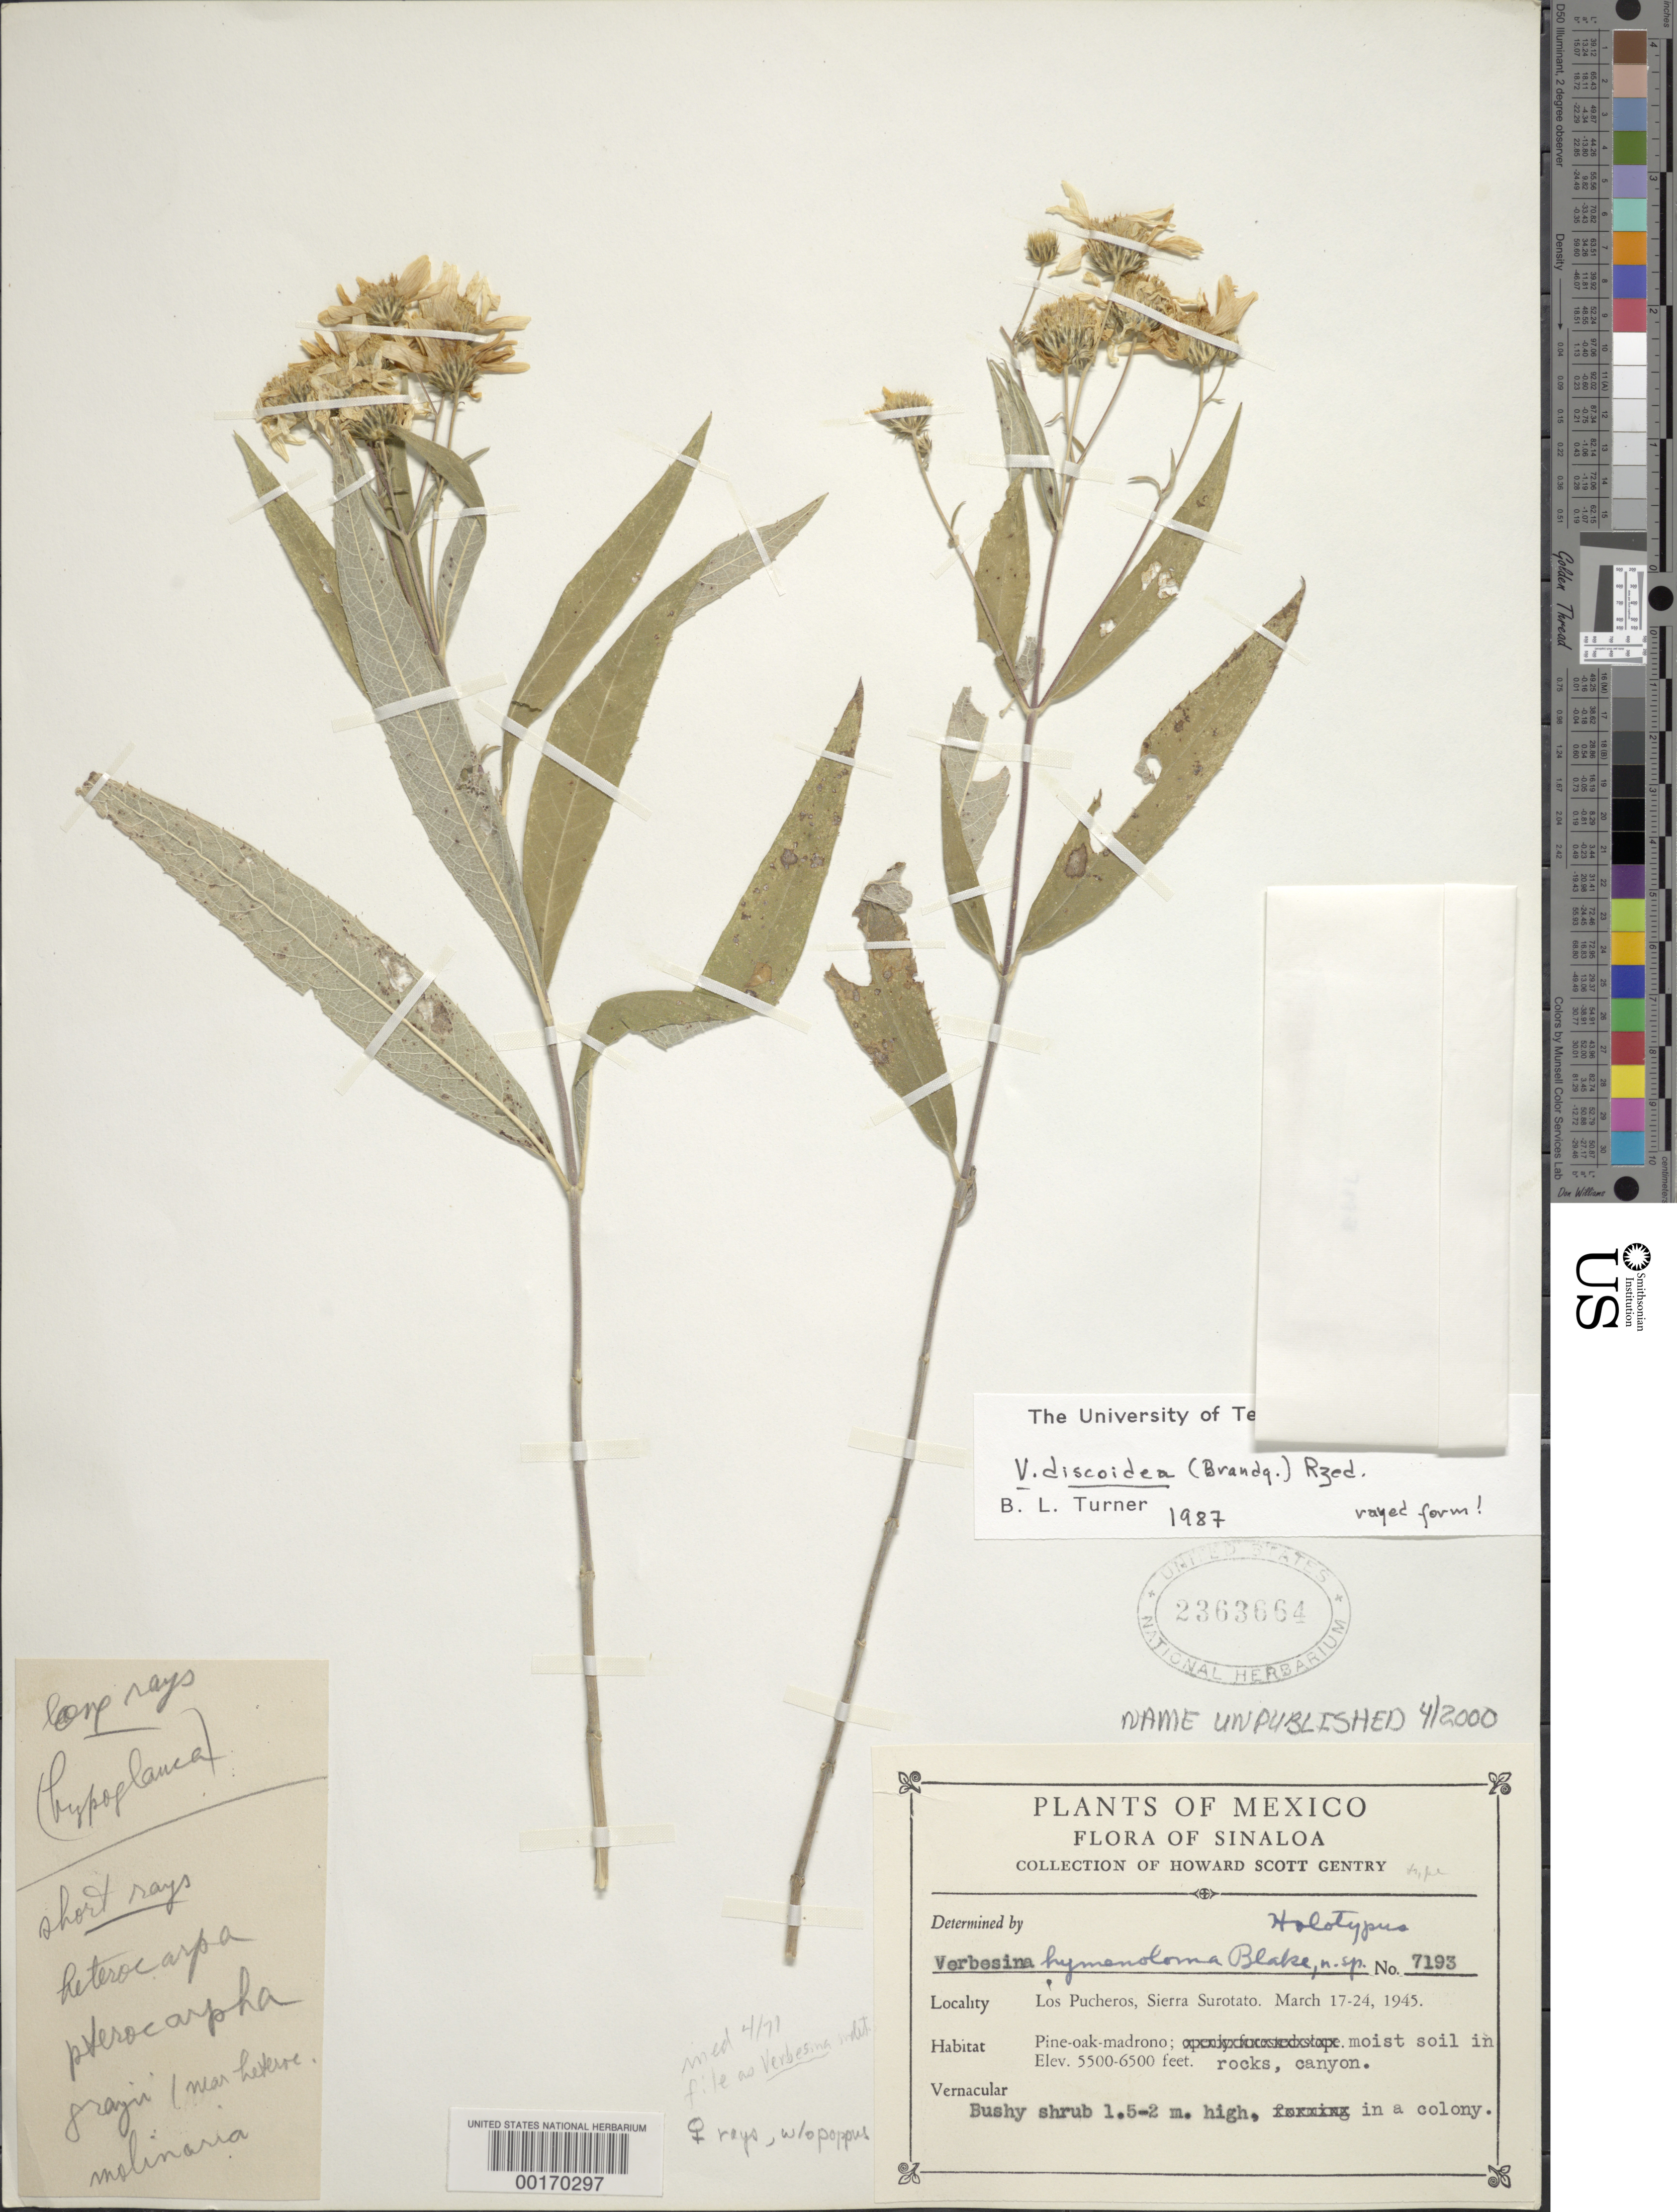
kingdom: Plantae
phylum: Tracheophyta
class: Magnoliopsida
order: Asterales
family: Asteraceae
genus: Verbesina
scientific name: Verbesina sp.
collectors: H. S. Gentry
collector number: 7193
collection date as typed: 17 Mar 1945 to 24 Mar 1945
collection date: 1945-03-17/1945-03-24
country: Mexico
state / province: Sinaloa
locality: Los pucheros, sierra surotato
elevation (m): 5500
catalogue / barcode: US 2363664